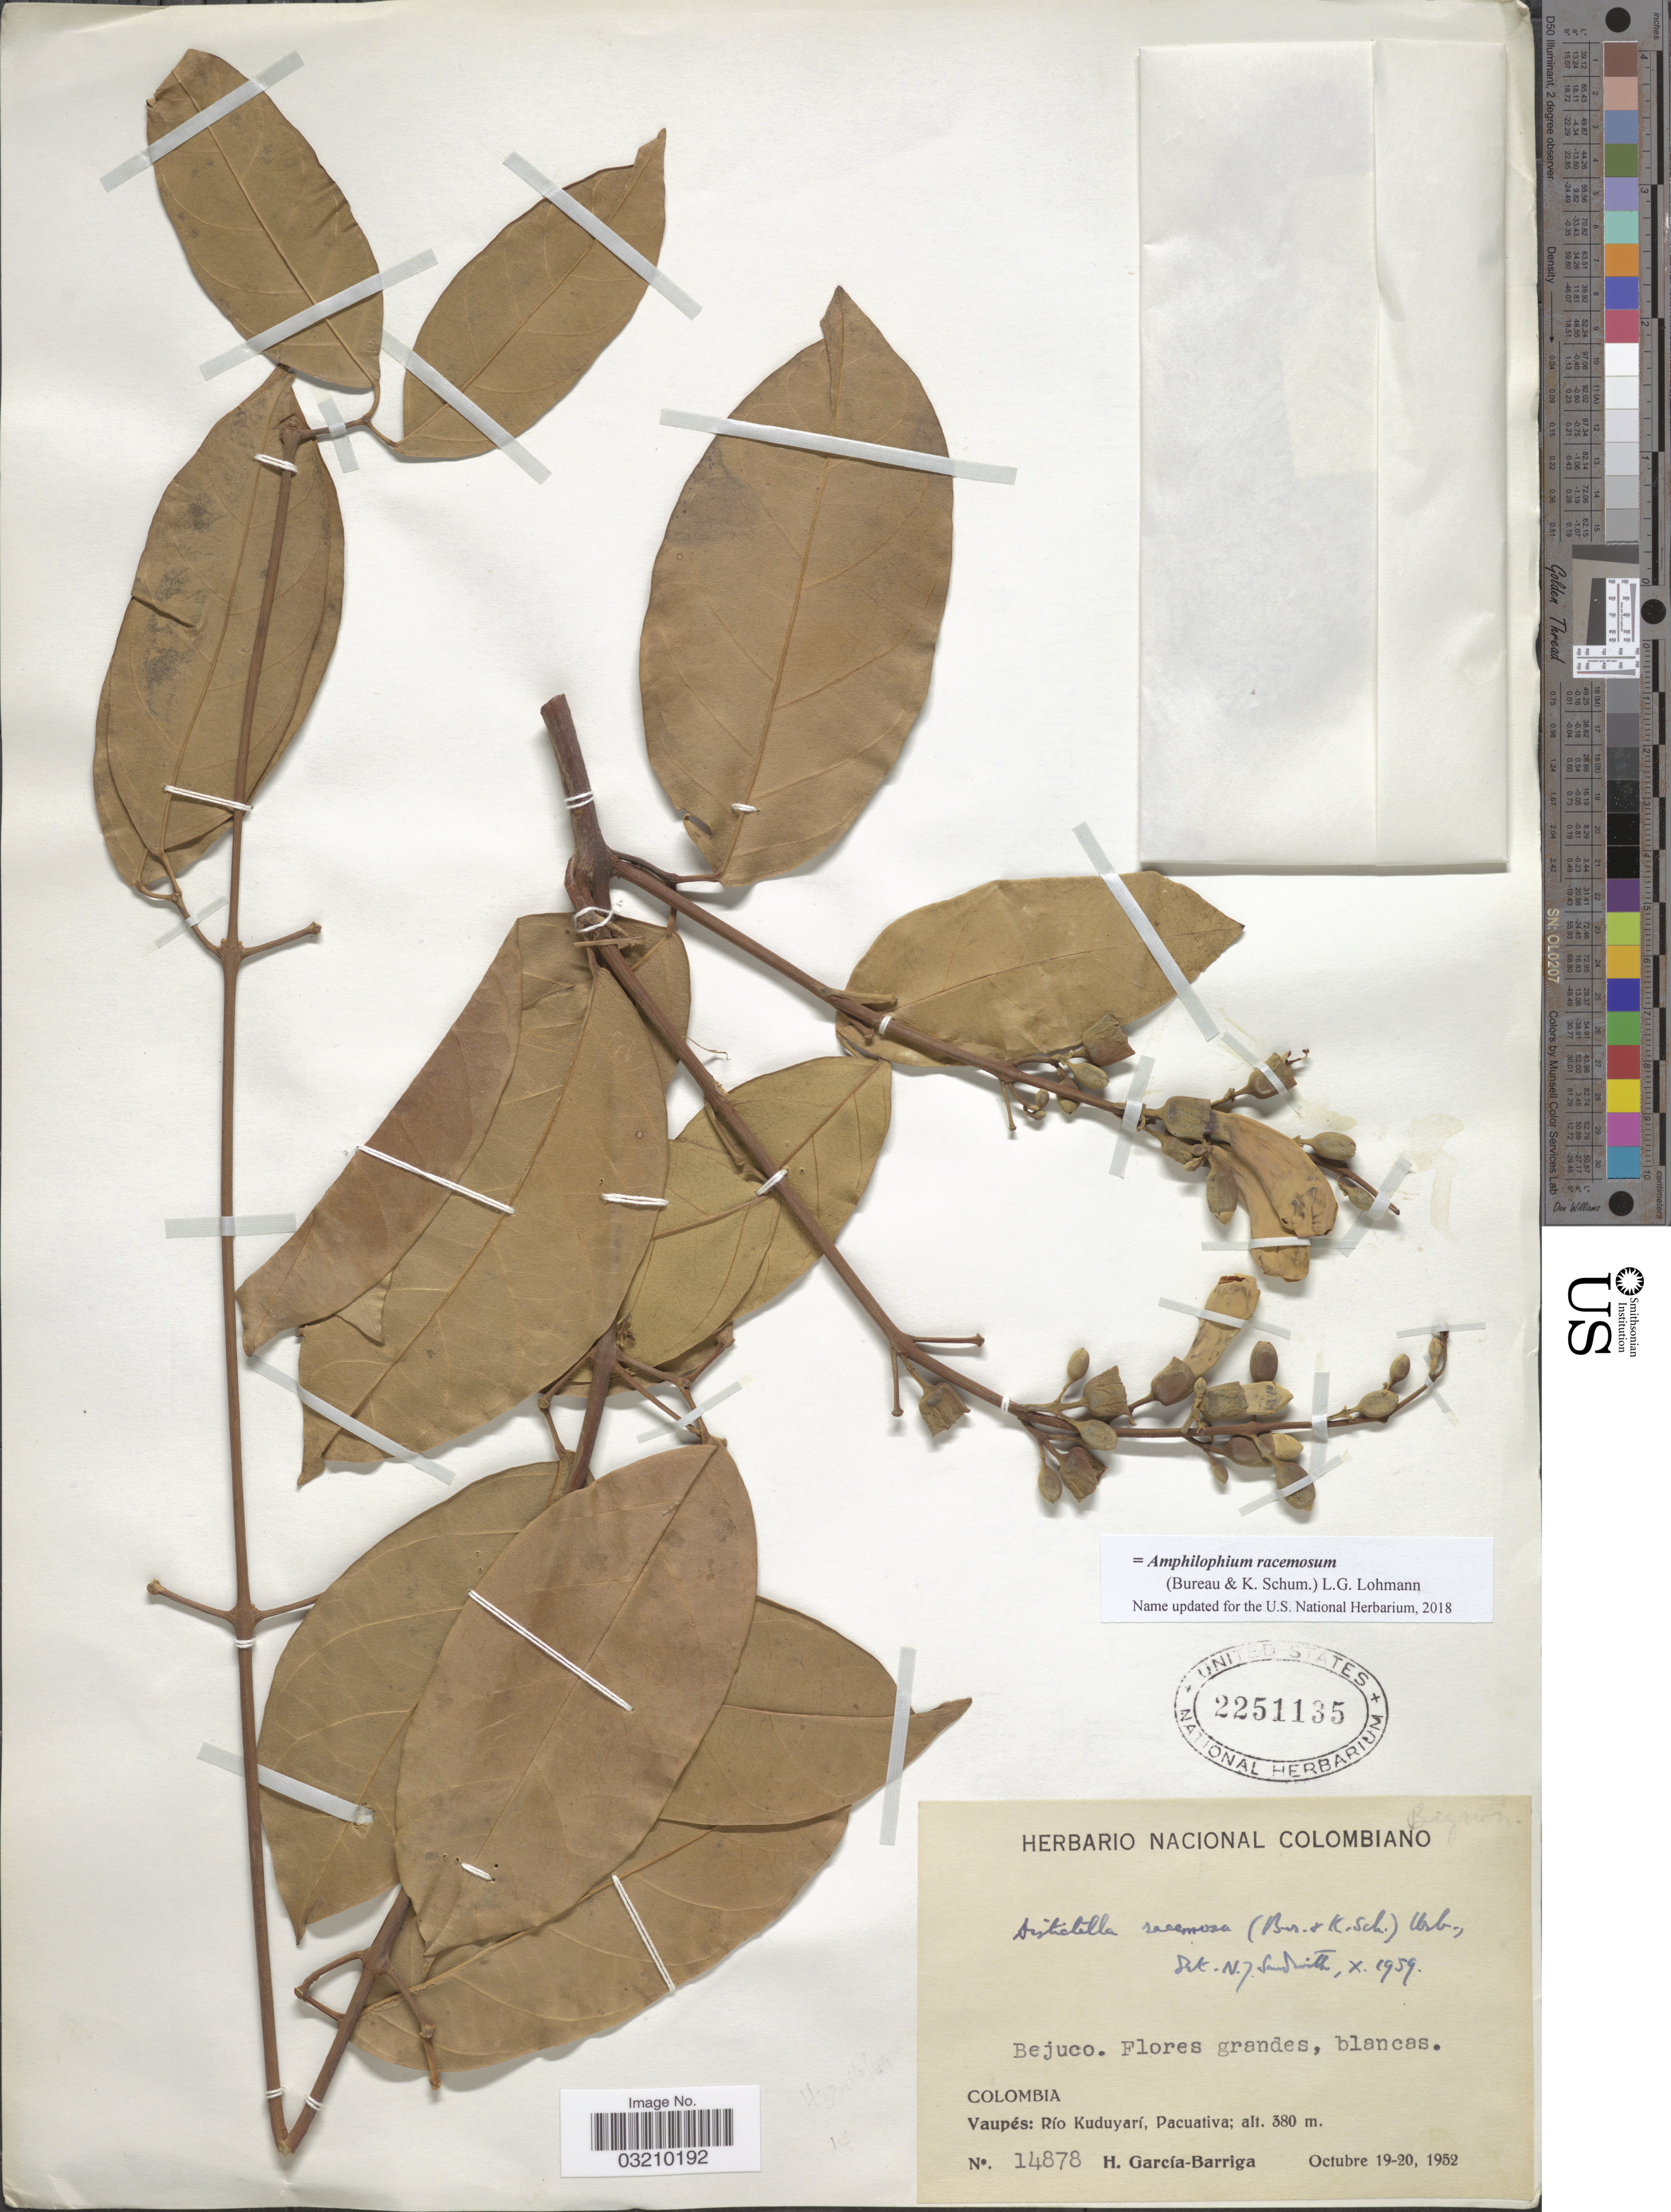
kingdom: Plantae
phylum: Tracheophyta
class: Magnoliopsida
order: Lamiales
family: Bignoniaceae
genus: Amphilophium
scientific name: Amphilophium racemosum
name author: (Bureau & K. Schum.) L.G. Lohmann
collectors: H. García Barriga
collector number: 14878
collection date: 1952-10-19/1952-10-20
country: Colombia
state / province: Vaupés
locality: Río Kuduyarí, Pacuativa.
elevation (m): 380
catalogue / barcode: US 2251135